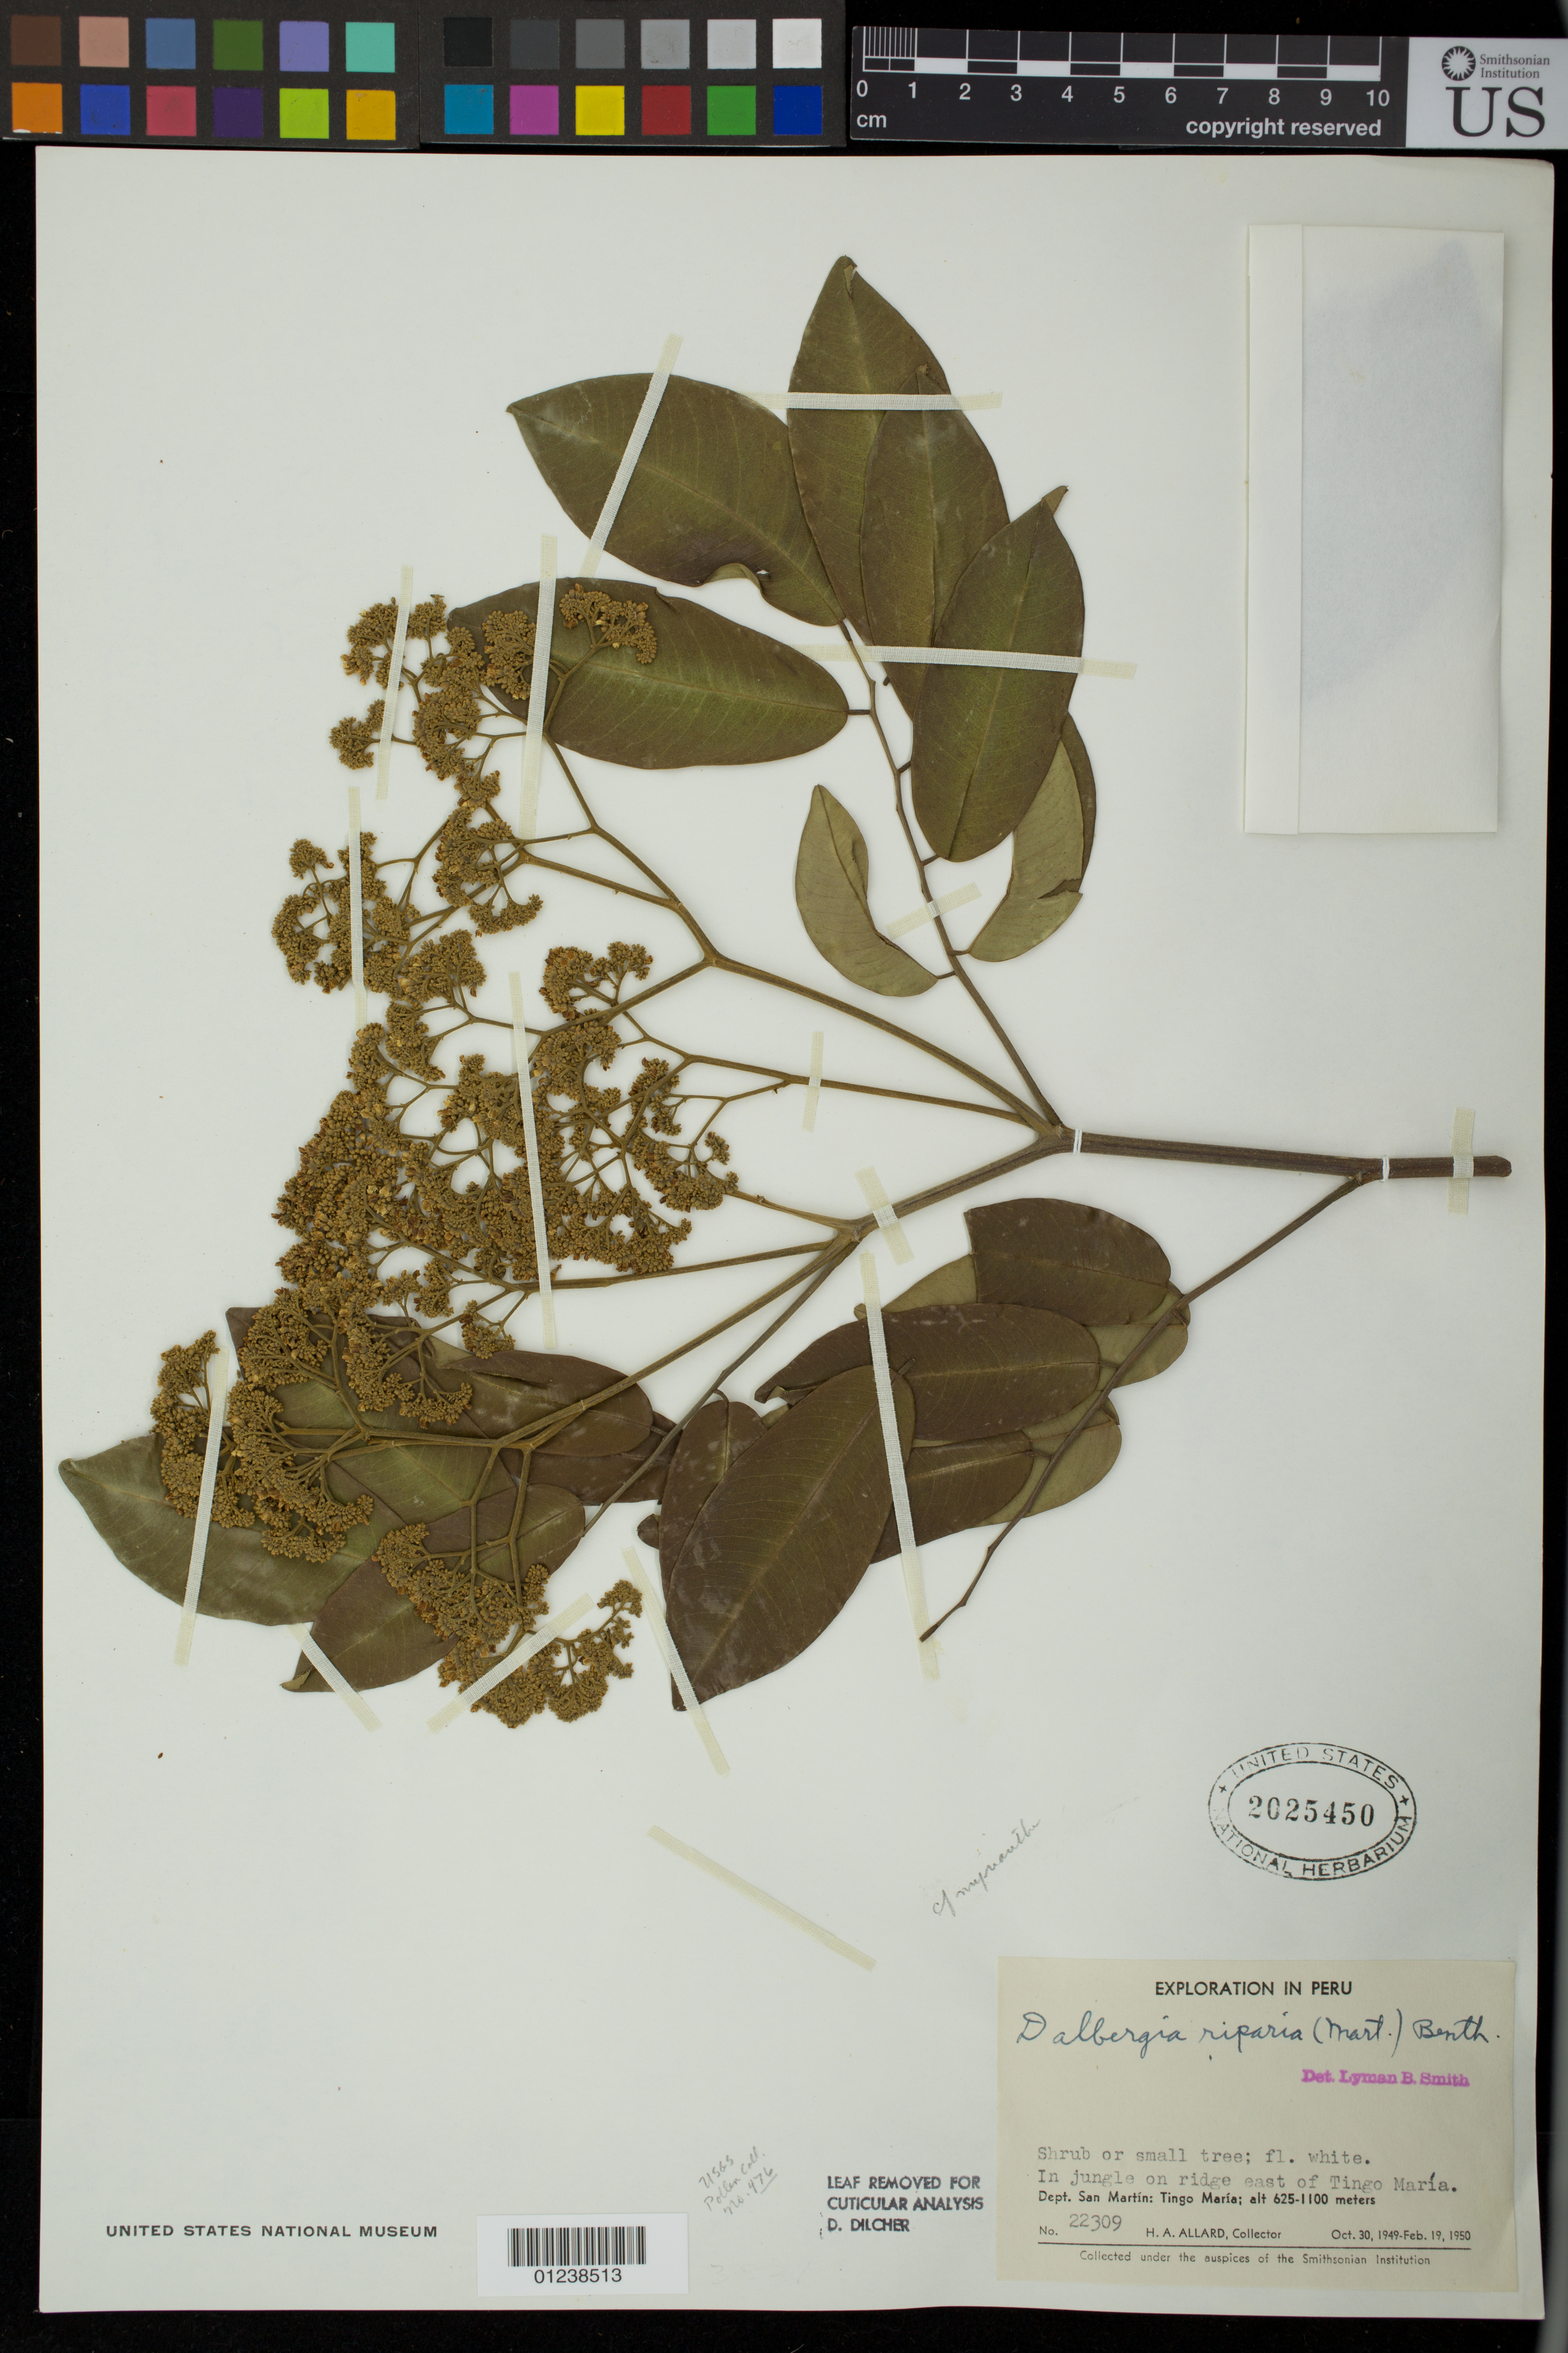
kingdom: Plantae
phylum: Tracheophyta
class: Magnoliopsida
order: Fabales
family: Fabaceae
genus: Dalbergia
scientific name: Dalbergia riparia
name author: (Mart.) Benth.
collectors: H. A. Allard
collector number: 22309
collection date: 1949-10-30/1950-02-19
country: Peru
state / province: San Martín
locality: In jungle on ridge east of Tingo Maria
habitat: in jungle on ridge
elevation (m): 625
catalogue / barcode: US 2025450